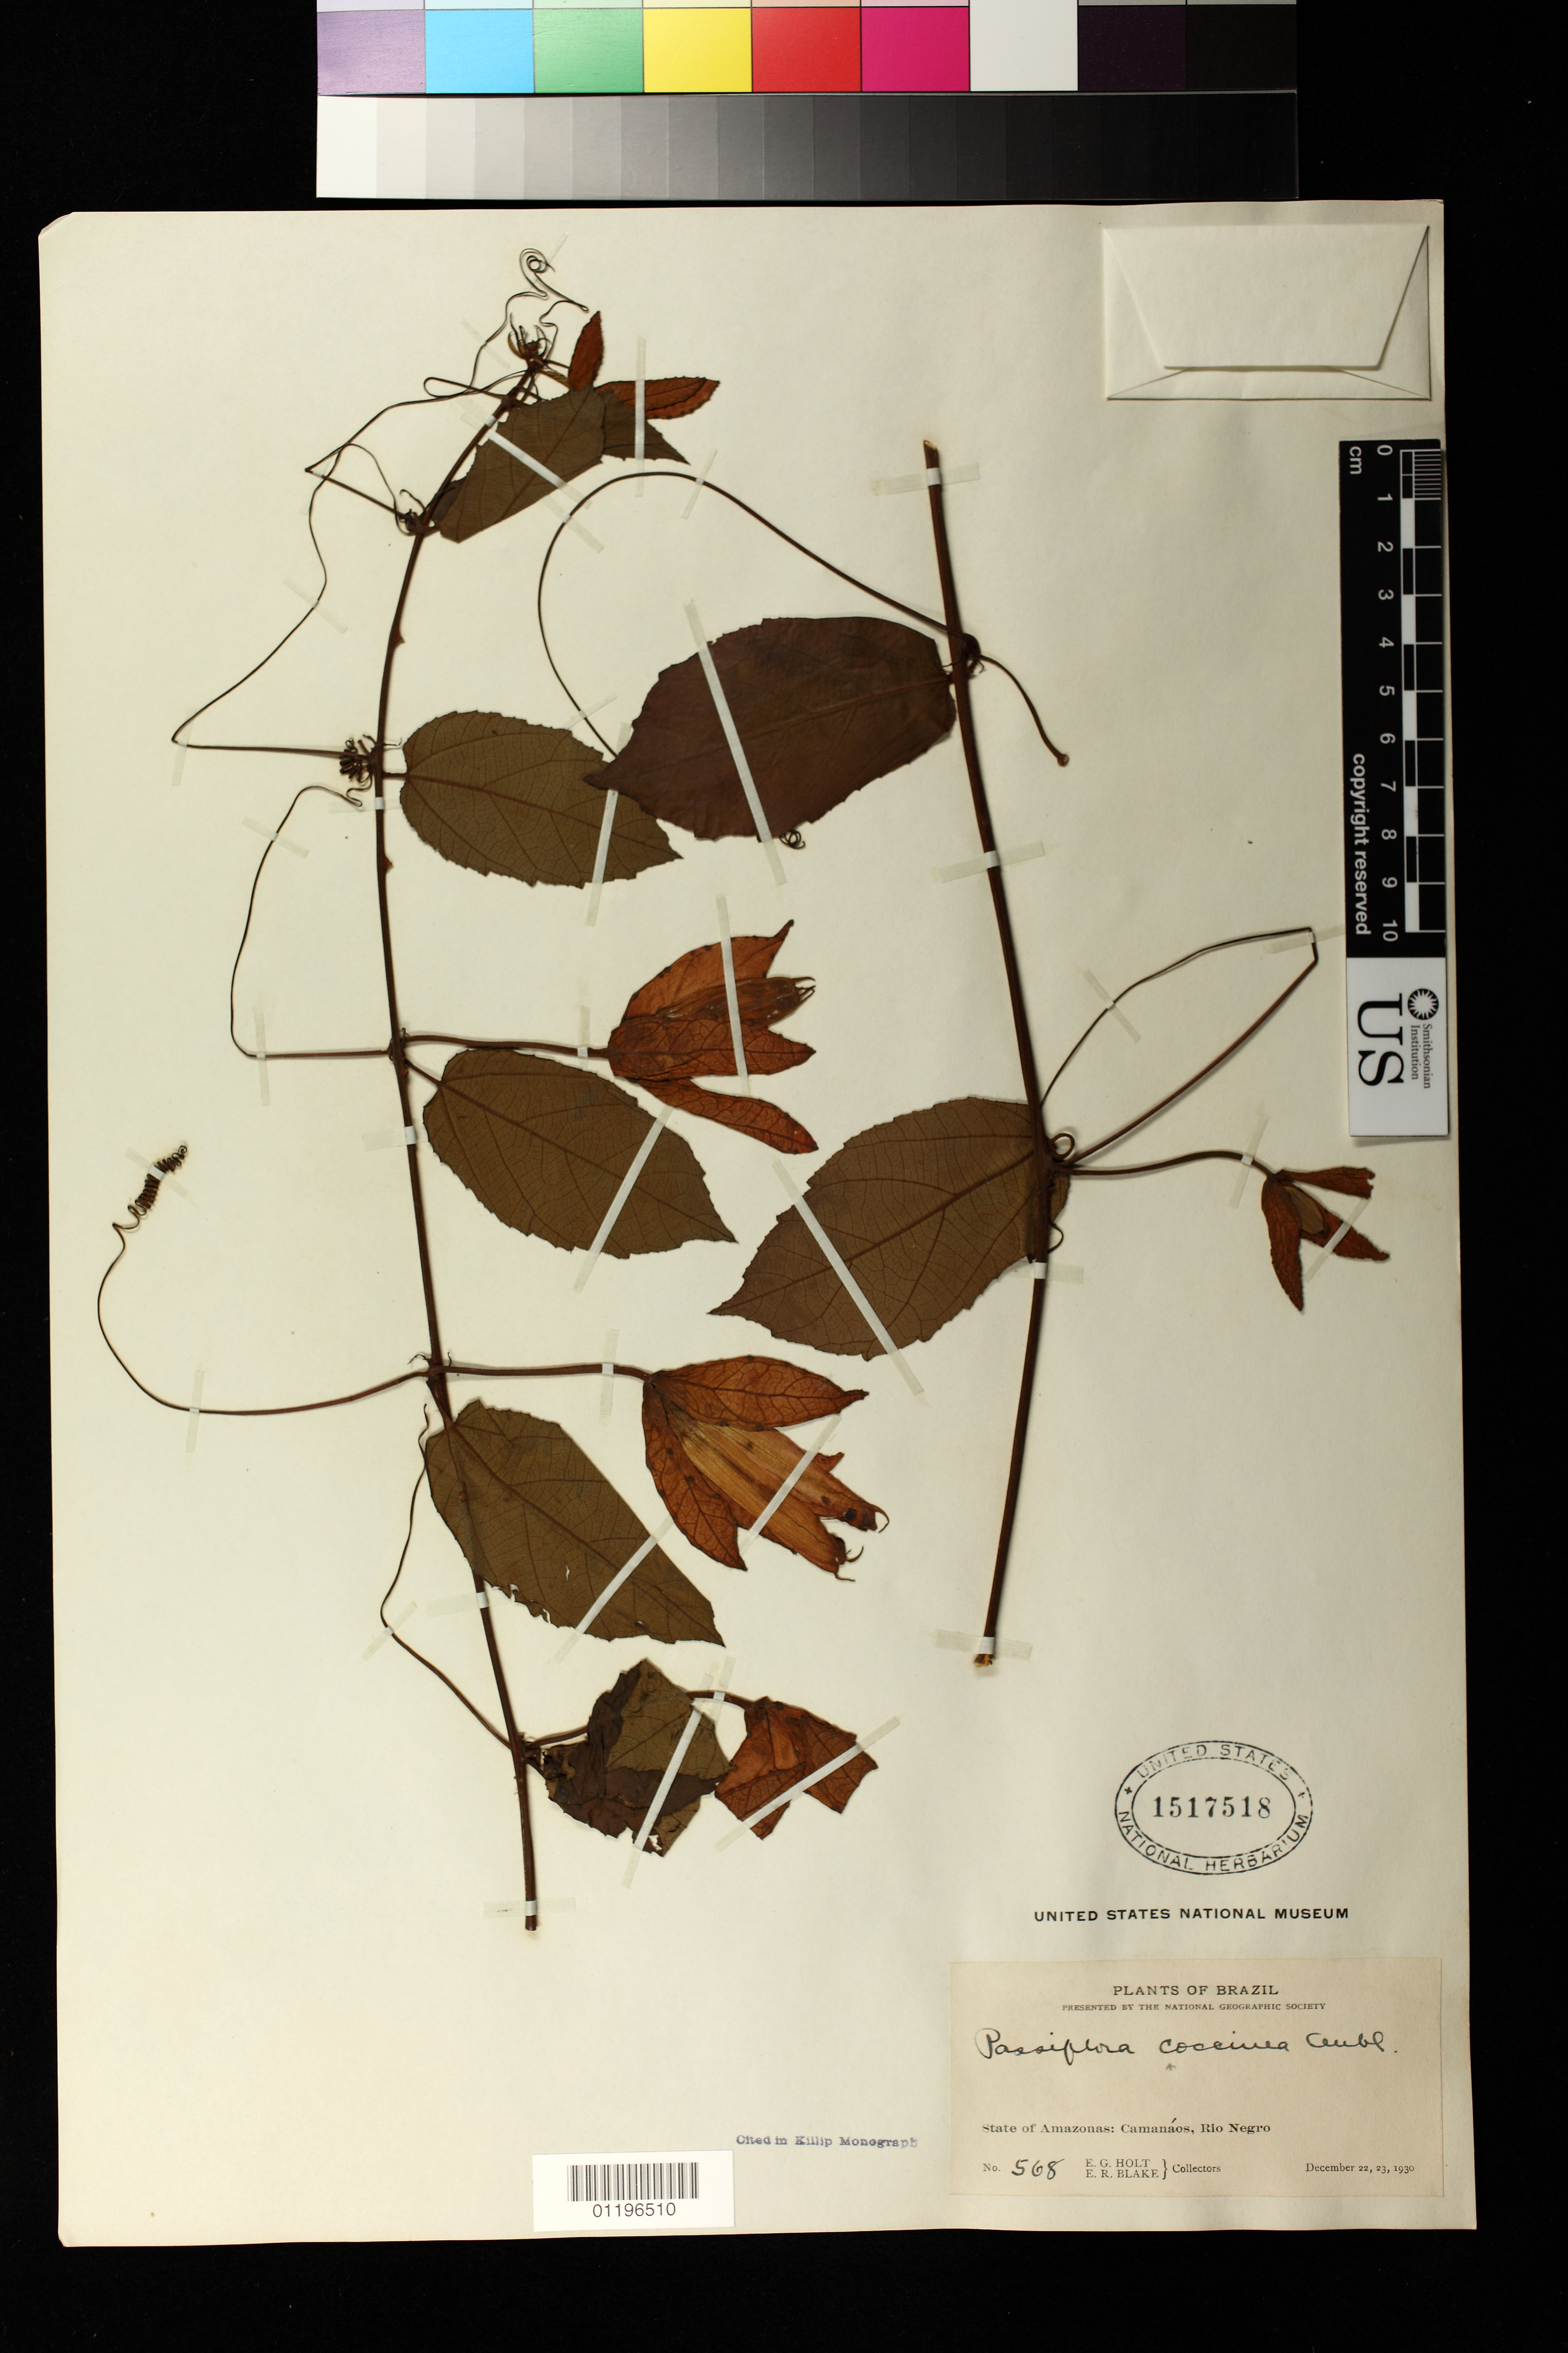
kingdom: Plantae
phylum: Tracheophyta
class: Magnoliopsida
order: Malpighiales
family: Passifloraceae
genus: Passiflora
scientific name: Passiflora coccinea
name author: Aubl.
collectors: E. G. Holt & E. R. Blake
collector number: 568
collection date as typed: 22 Dec 1930 to 23 Dec 1930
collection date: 1930-12-22/1930-12-23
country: Brazil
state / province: Amazonas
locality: Camanaos, Rio Negro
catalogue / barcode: US 1517518